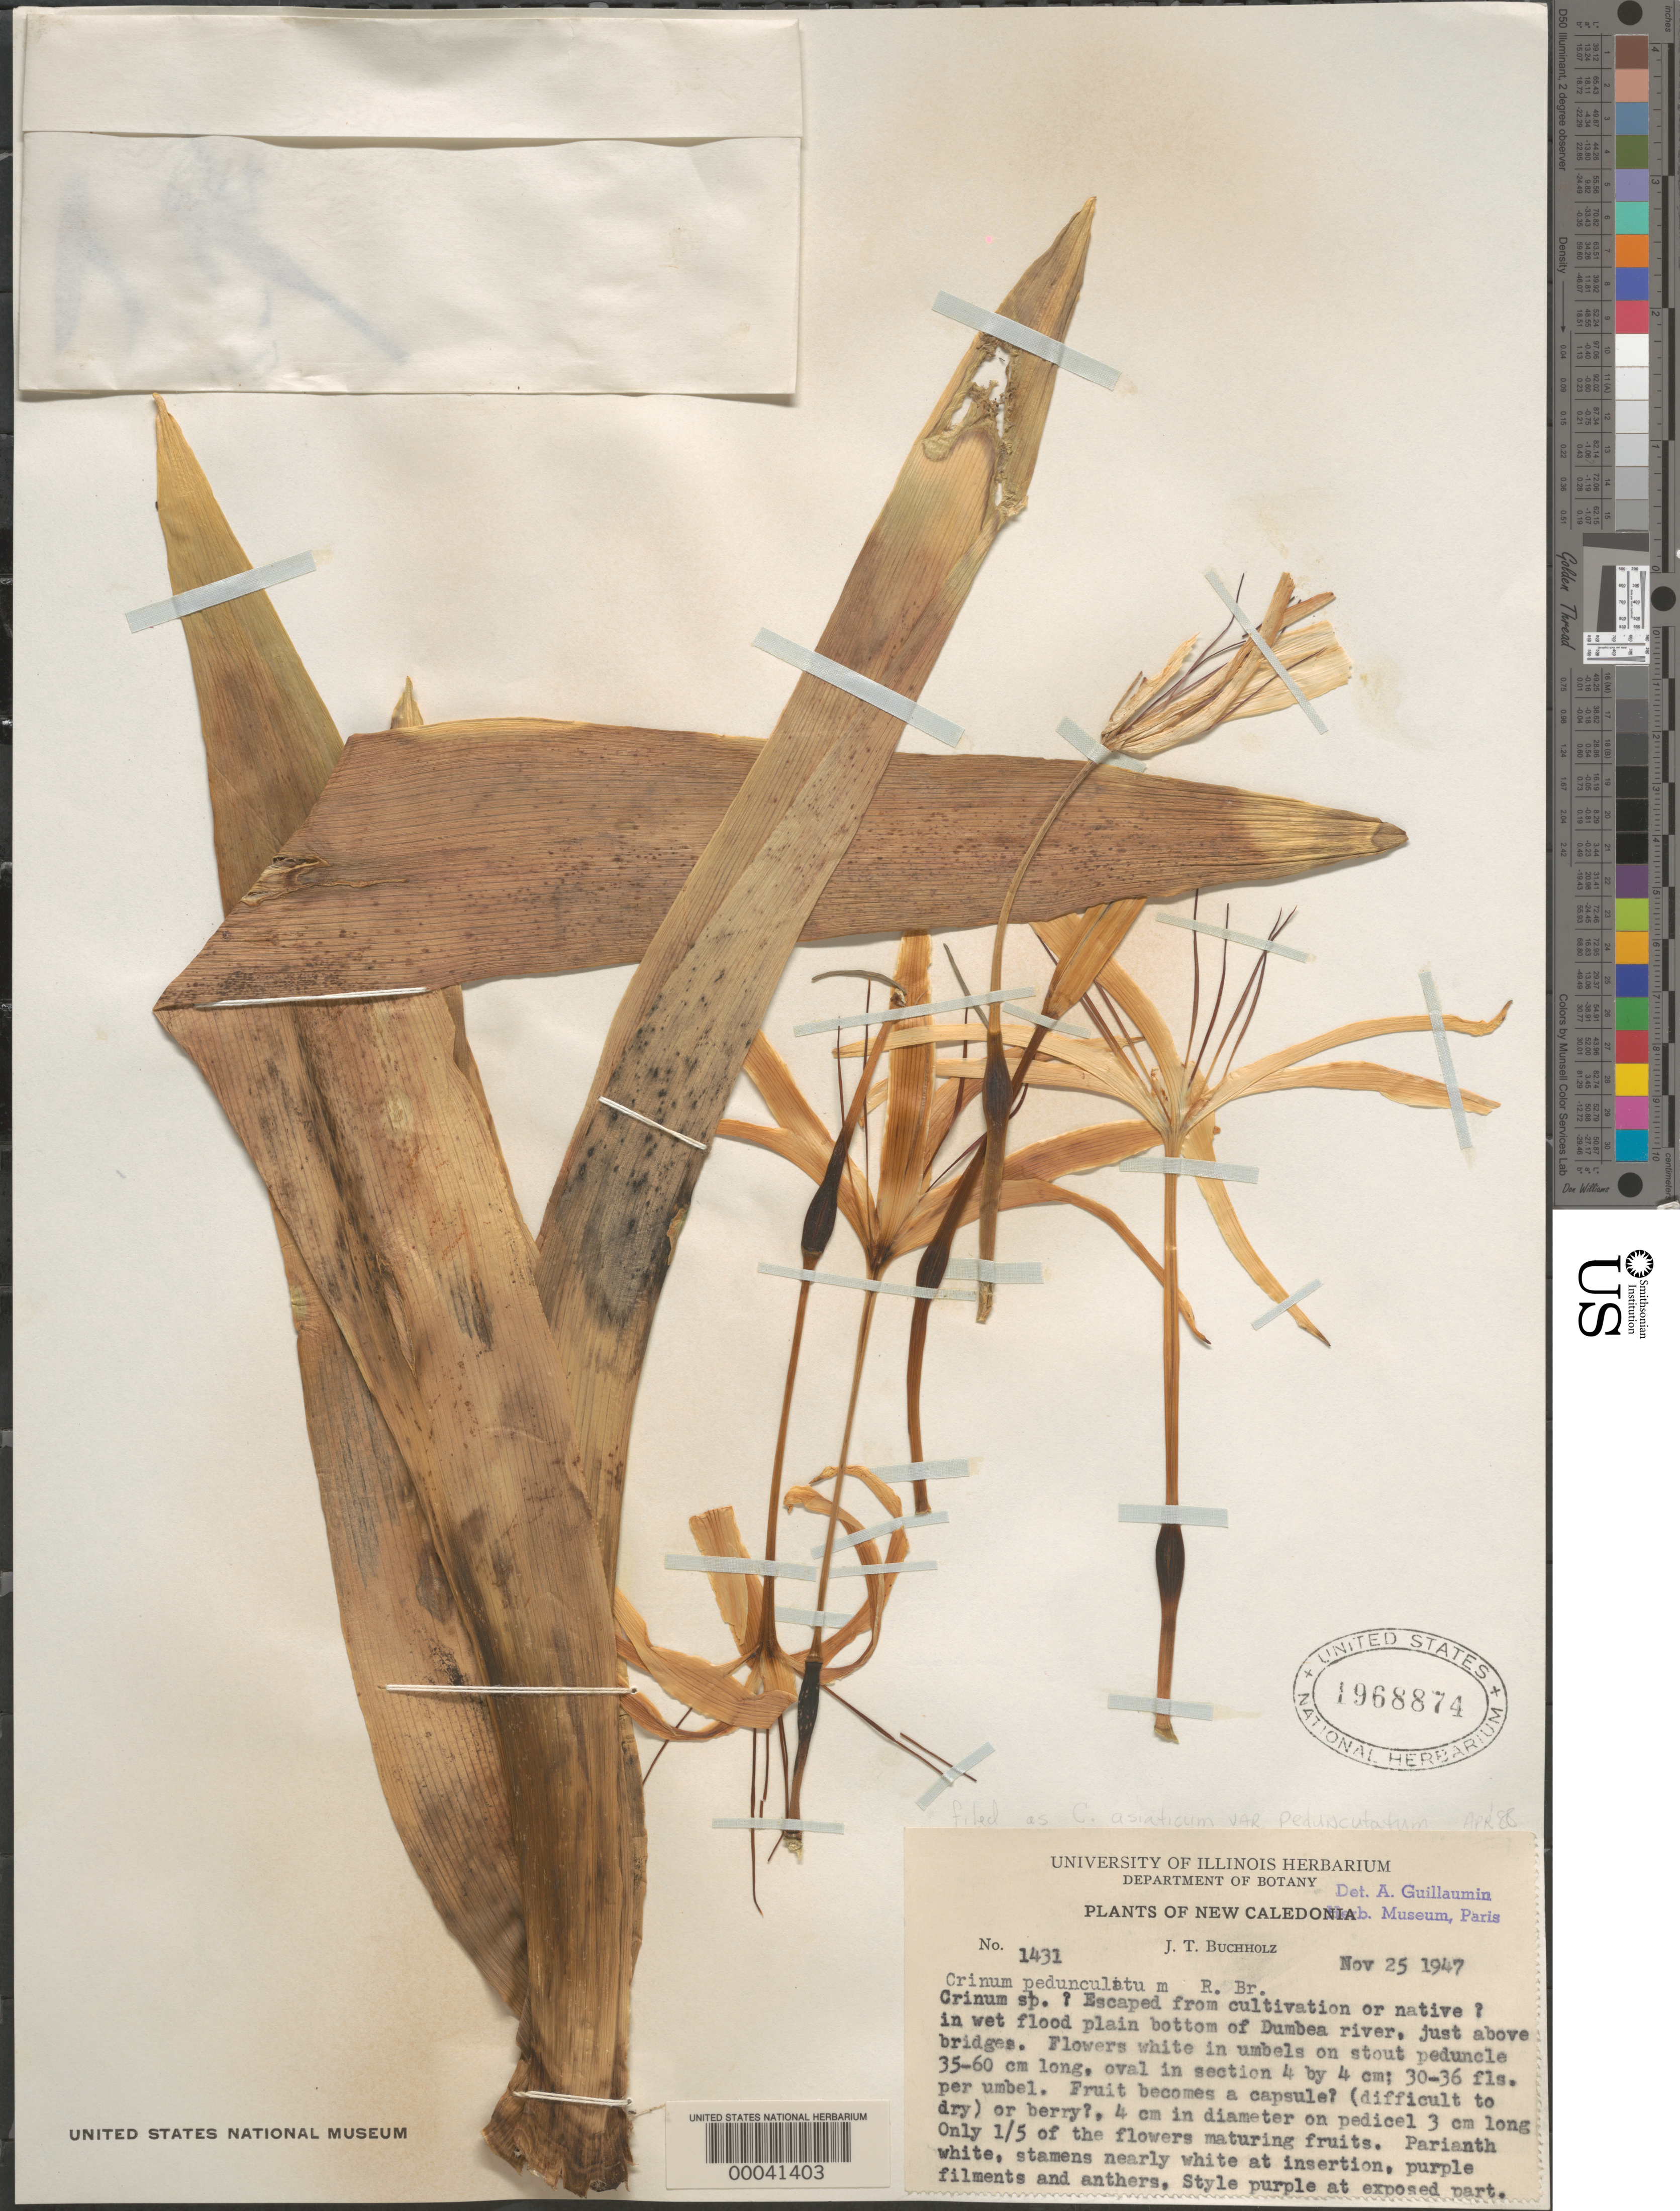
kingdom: Plantae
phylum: Tracheophyta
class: Liliopsida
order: Asparagales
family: Amaryllidaceae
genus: Crinum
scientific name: Crinum asiaticum var. pedunculatum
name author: (R. Br.) Fosberg & Sachet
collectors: J. T. Buchholz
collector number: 1431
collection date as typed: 25 Nov 1947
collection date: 1947-11-25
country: New Caledonia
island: New Caledonia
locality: Dumbea river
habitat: Wet flood plain of river bottom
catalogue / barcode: US 1968874